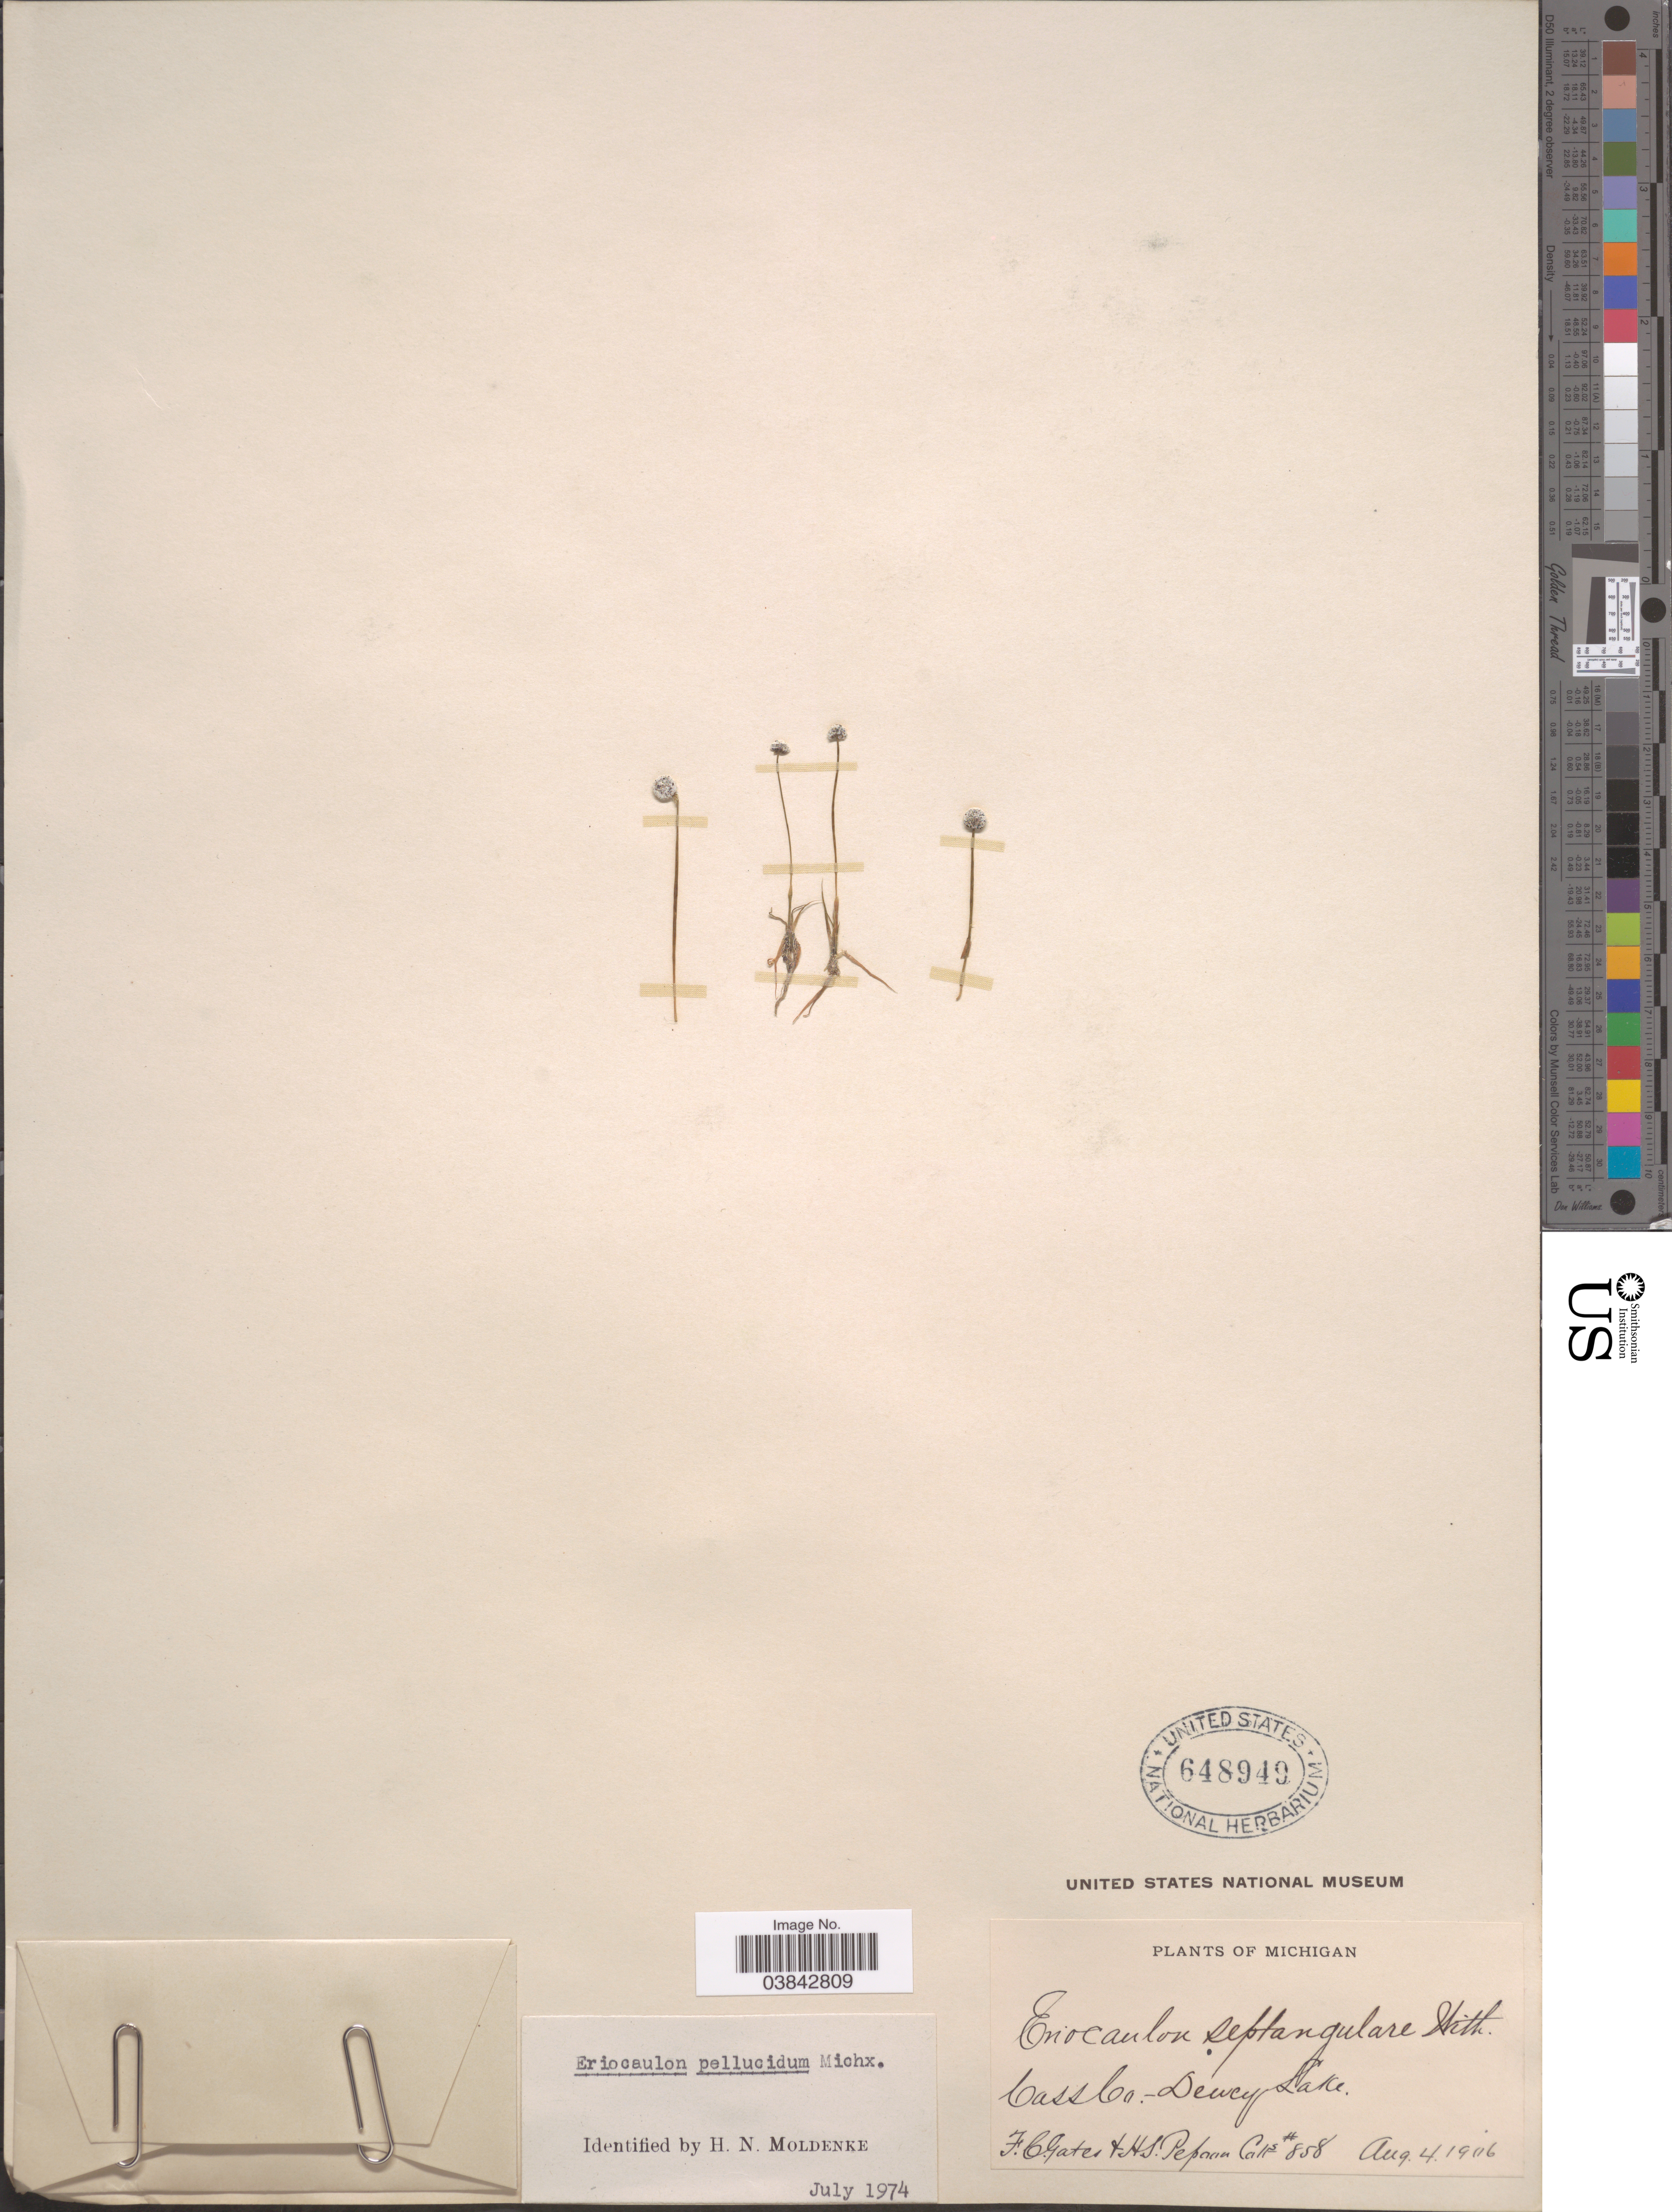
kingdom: Plantae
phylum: Tracheophyta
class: Liliopsida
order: Poales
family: Eriocaulaceae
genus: Eriocaulon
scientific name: Eriocaulon aquaticum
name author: (Hill) Druce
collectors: F. C. Gates & H. Pepoon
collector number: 858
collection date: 1906-08-04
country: United States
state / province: Michigan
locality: Cass Co. Dewey Lake.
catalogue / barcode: US 648949